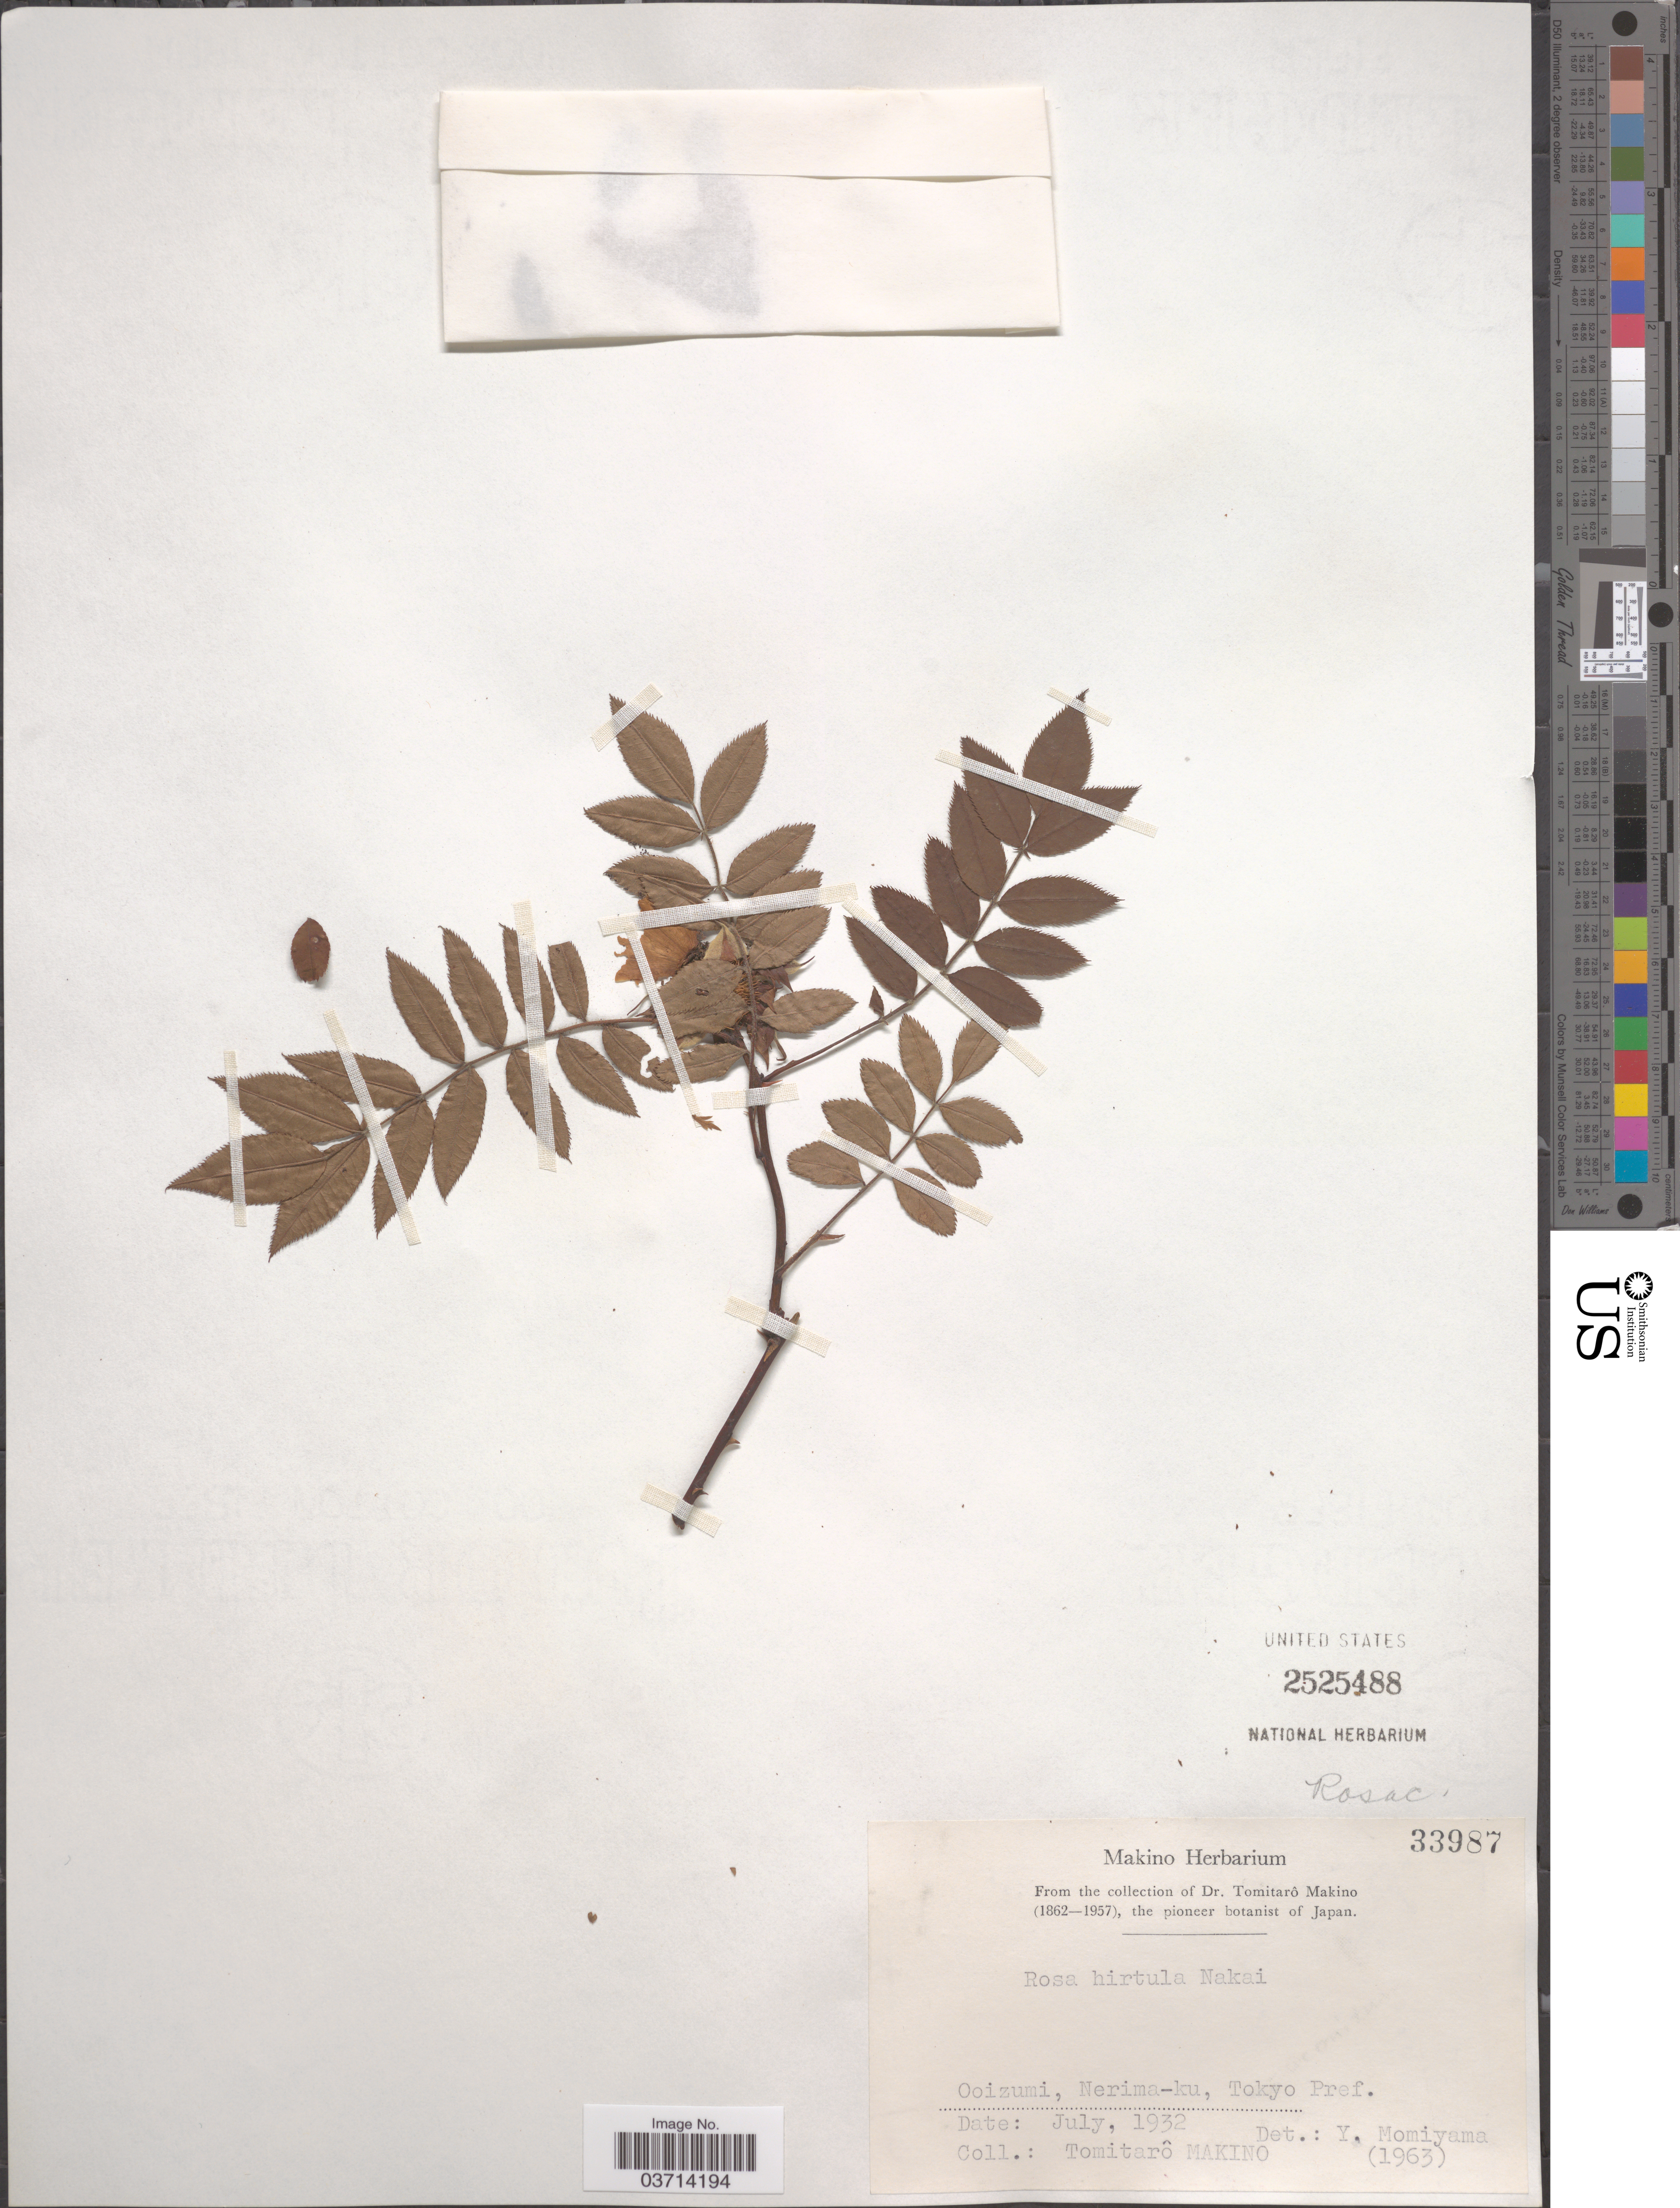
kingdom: Plantae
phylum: Tracheophyta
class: Magnoliopsida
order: Rosales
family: Rosaceae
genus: Rosa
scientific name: Rosa hirtella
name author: Ripart ex Crép.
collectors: T. Makino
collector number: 33987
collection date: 1932-07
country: Japan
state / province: Tokyo, Federal City of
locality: Ooizumi, Nerima-ku, Tokyo Pref.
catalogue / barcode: US 2525488